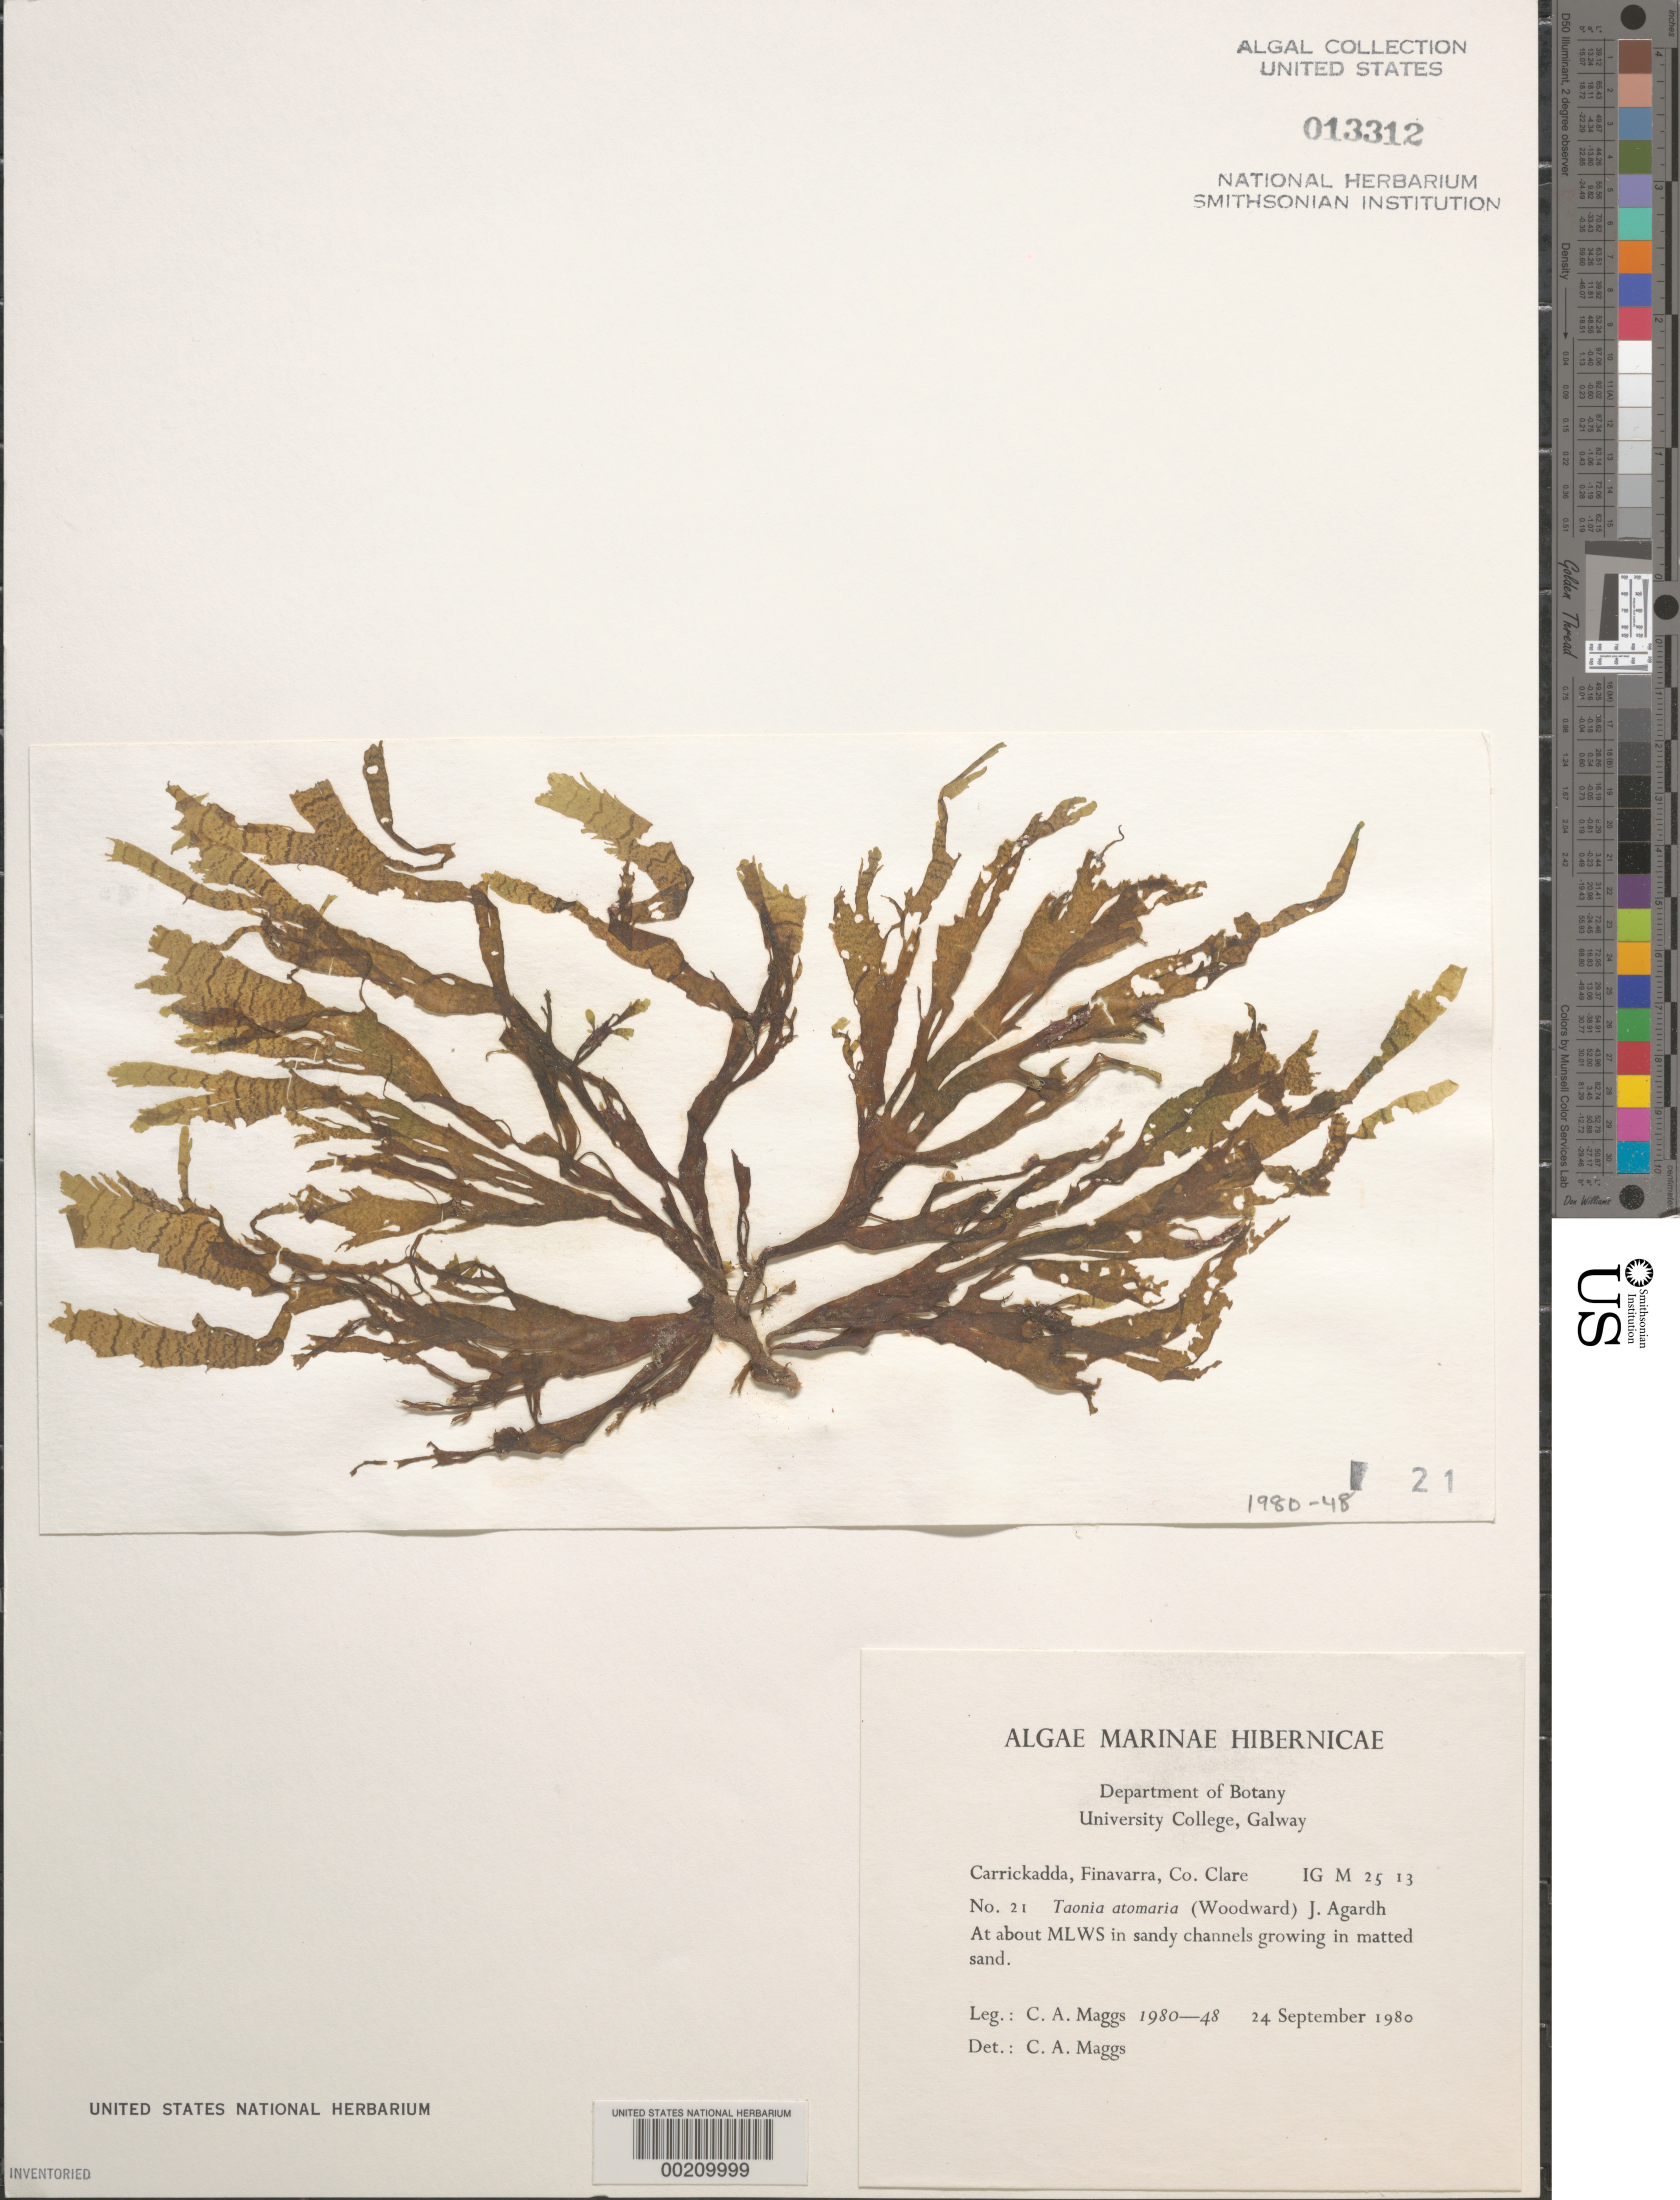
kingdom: Chromista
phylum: Ochrophyta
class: Phaeophyceae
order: Dictyotales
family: Dictyotaceae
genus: Taonia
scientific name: Taonia atomaria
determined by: Maggs, C. A.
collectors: C. Maggs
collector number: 1980-48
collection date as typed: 24 Sep 1980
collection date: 1980-09-24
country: Ireland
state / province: Munster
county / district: Clare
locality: Carrickadda, Finavarra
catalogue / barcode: US 13312